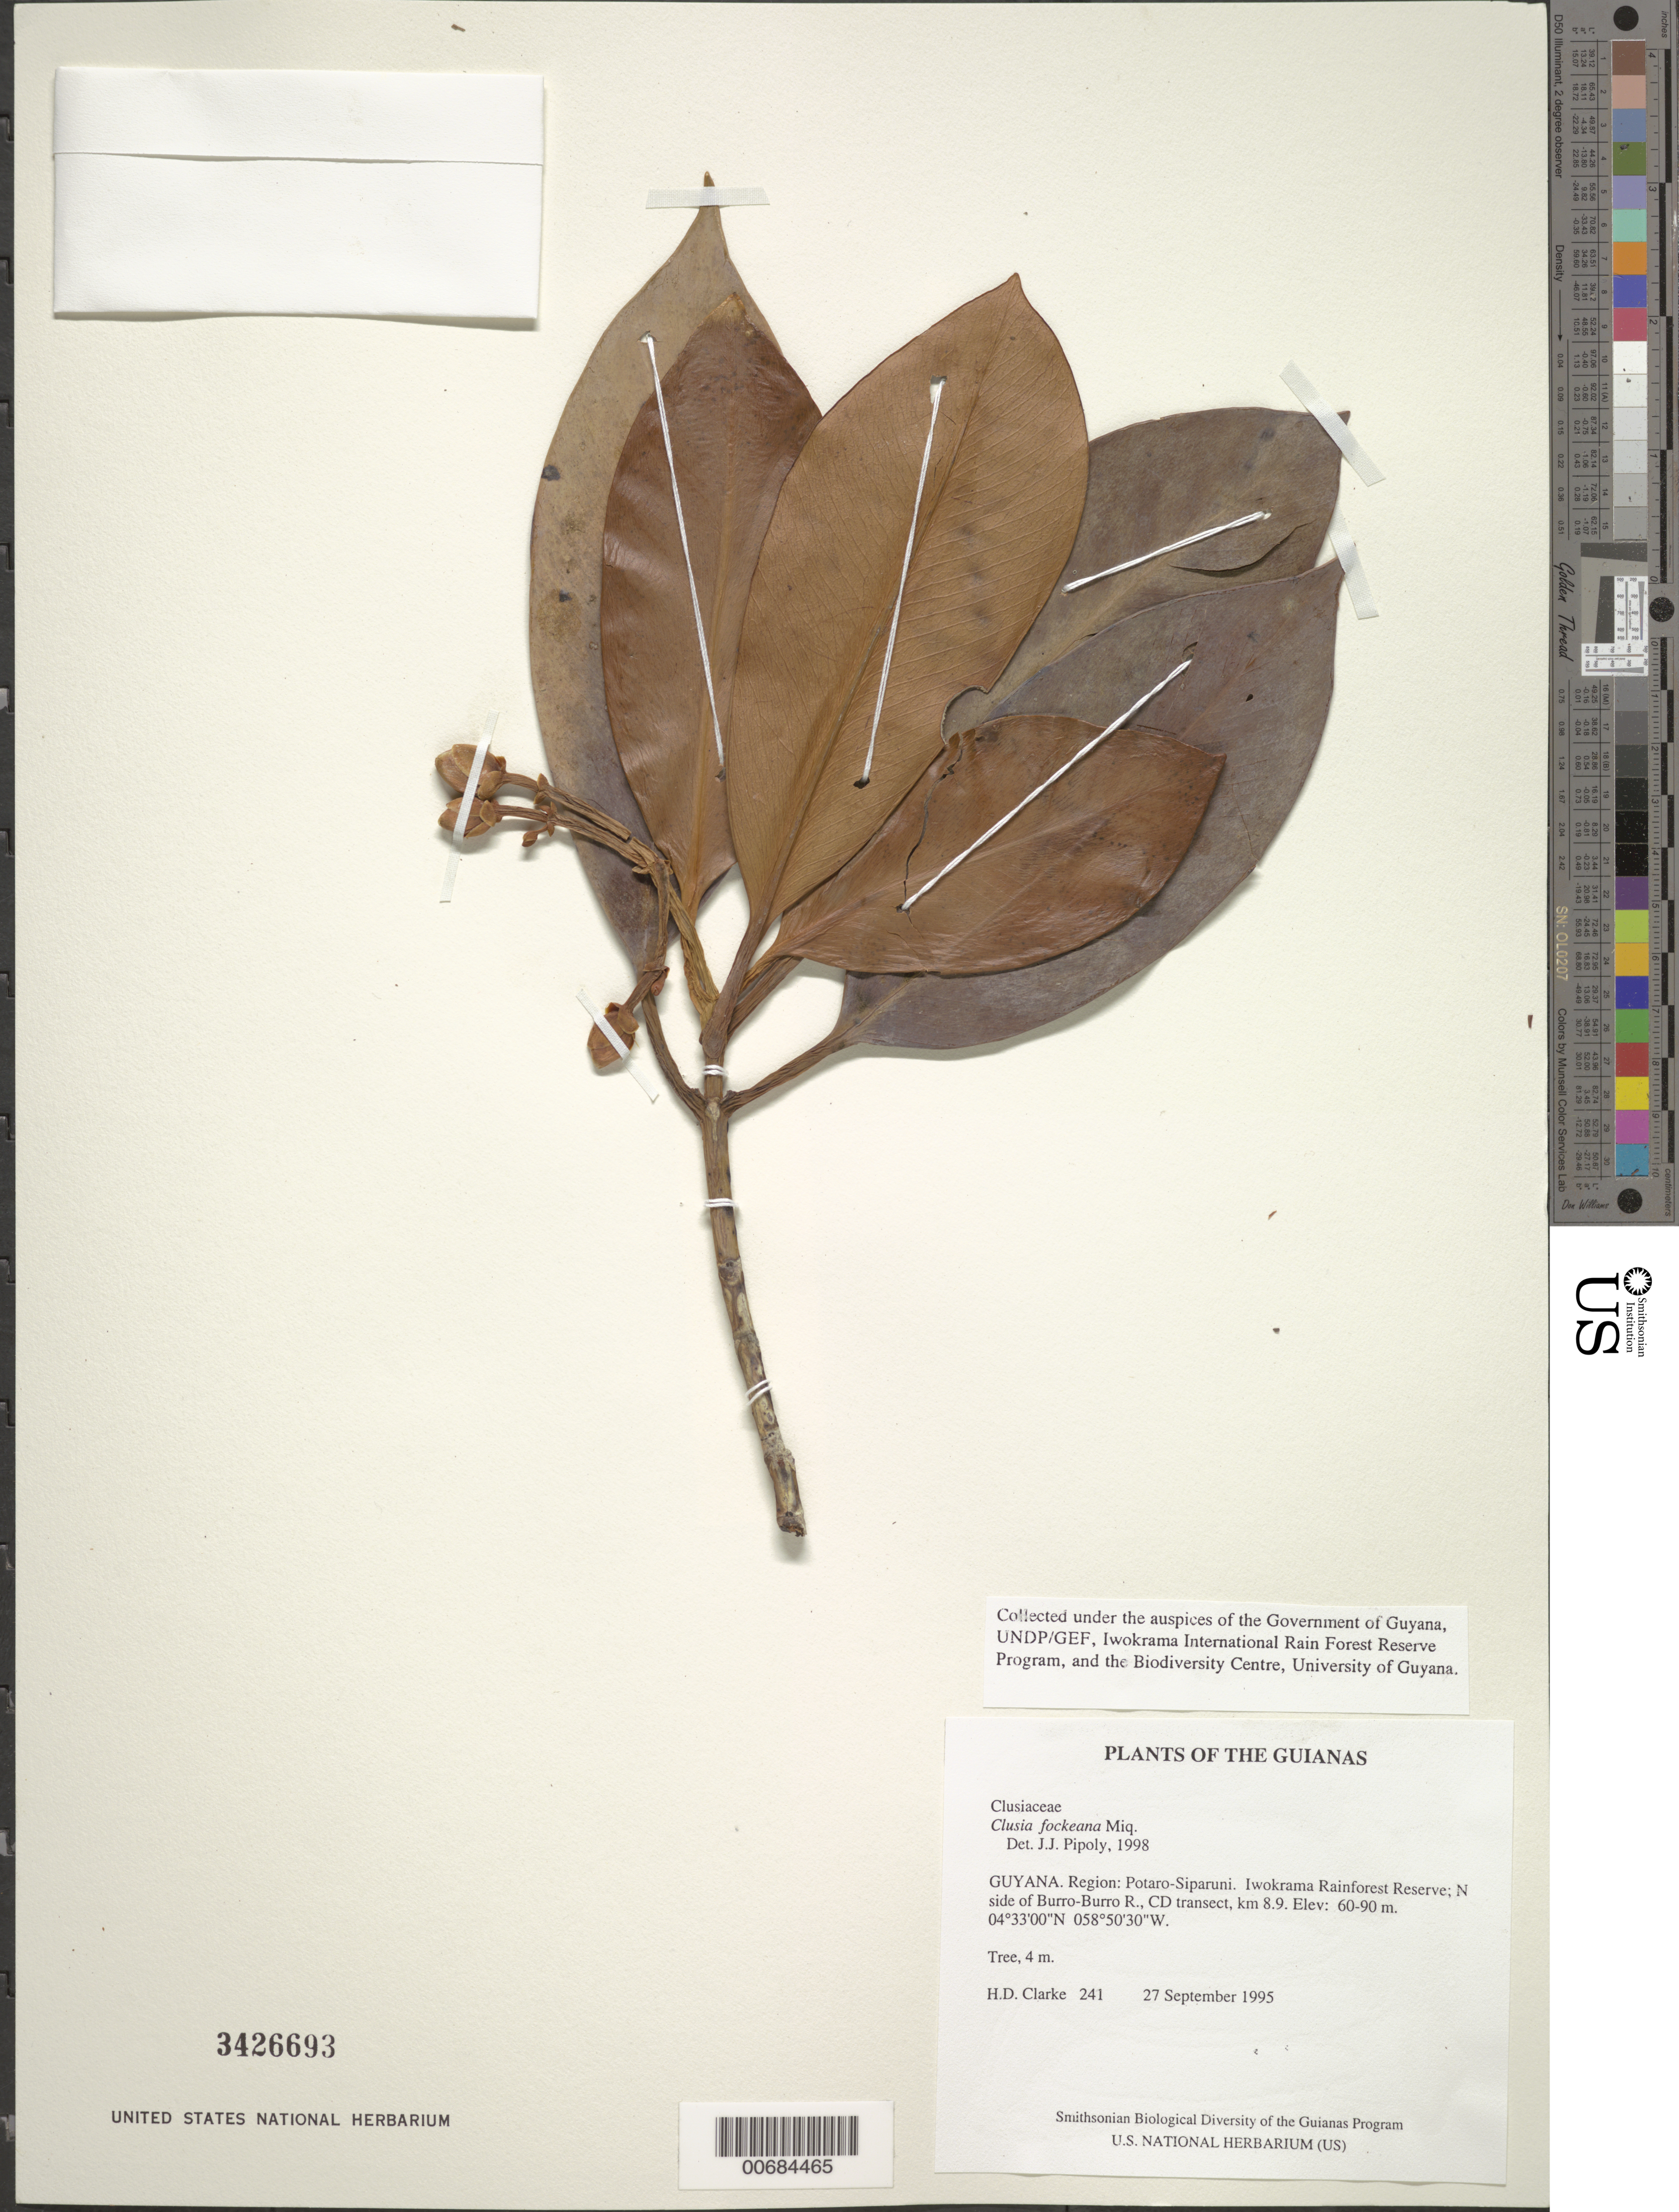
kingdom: Plantae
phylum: Tracheophyta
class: Magnoliopsida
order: Malpighiales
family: Clusiaceae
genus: Clusia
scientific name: Clusia fockeana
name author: Miq.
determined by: Pipoly, J. J., III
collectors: H. D. Clarke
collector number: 241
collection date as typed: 27 September 1995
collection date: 1995-09-27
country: Guyana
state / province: Potaro-Siparuni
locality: Iwokrama Rainforest Reserve; N side of Burro-Burro R., CD transect, km 8.9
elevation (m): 60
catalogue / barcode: US 3426693